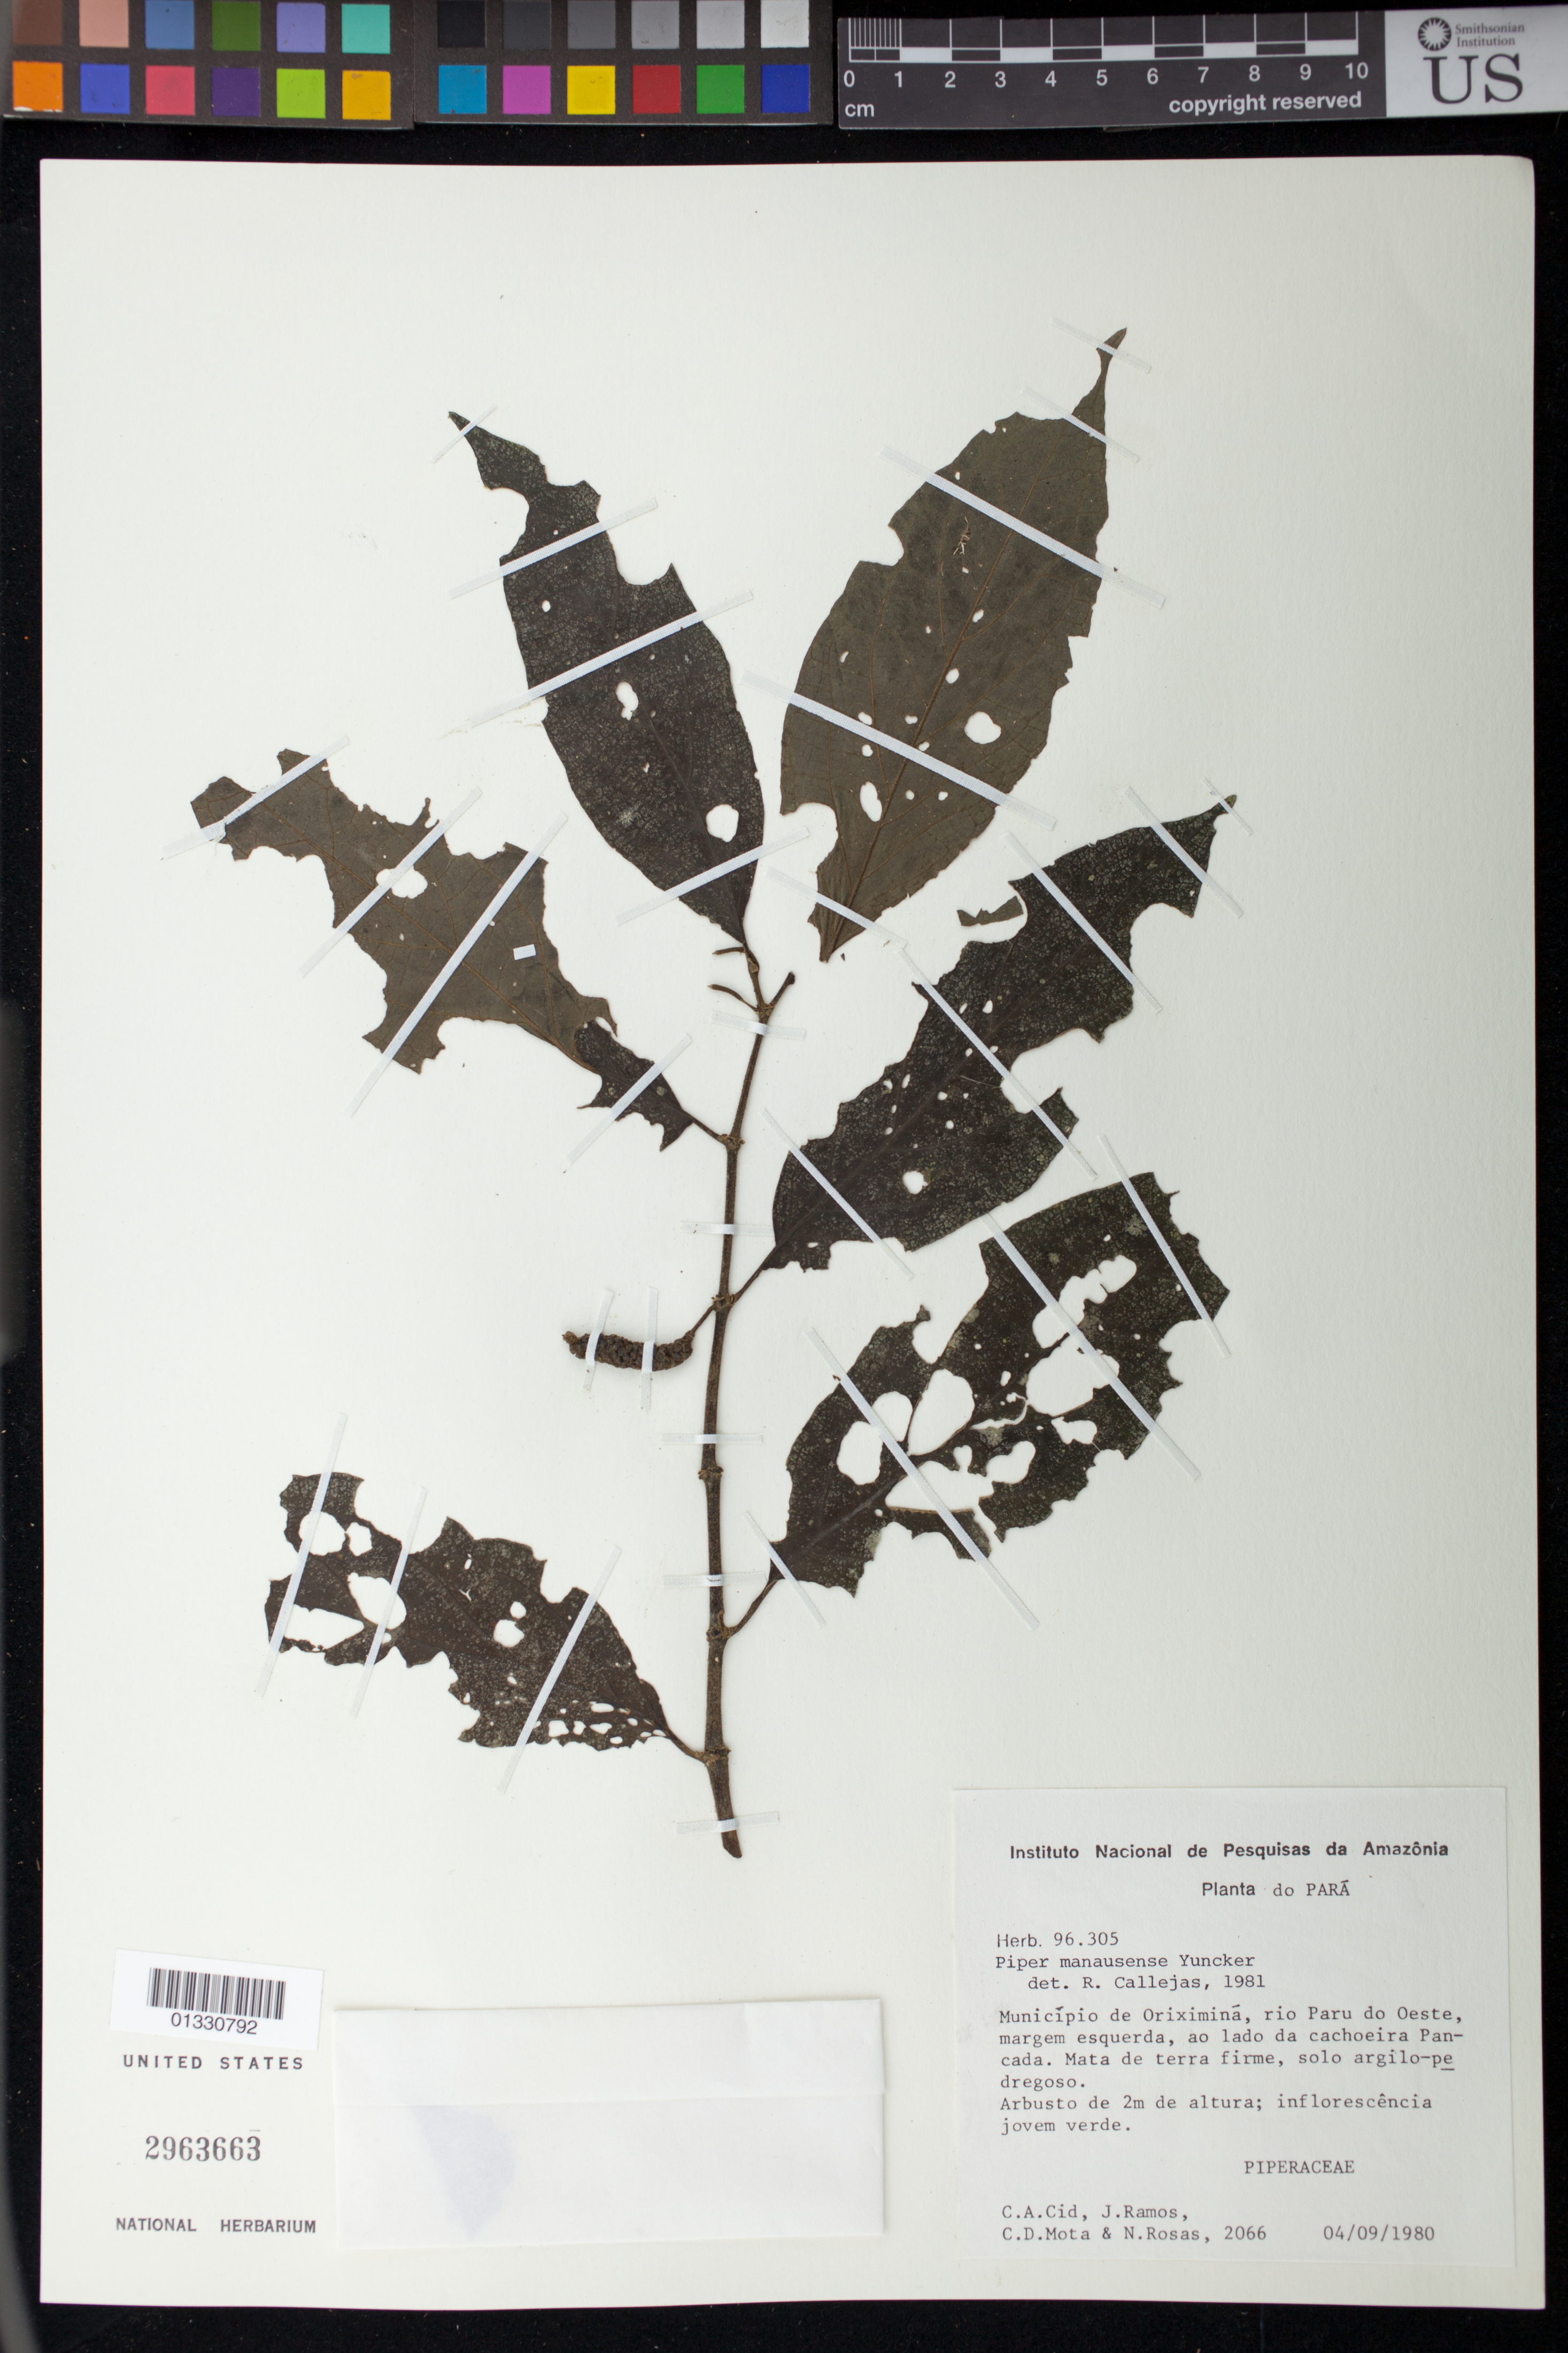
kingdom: Plantae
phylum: Tracheophyta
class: Magnoliopsida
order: Piperales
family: Piperaceae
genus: Piper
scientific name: Piper manausense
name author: Yunck.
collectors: C. A. Cid Ferreira, J. Ramos, C. D. A. Mota & N. Rosas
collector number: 2066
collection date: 1980-09-04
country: Brazil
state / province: Pará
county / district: Oriximiná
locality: Rio Paru do oeste, margem esquerda, ao lado da cachoeira Pancada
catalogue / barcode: US 2963663